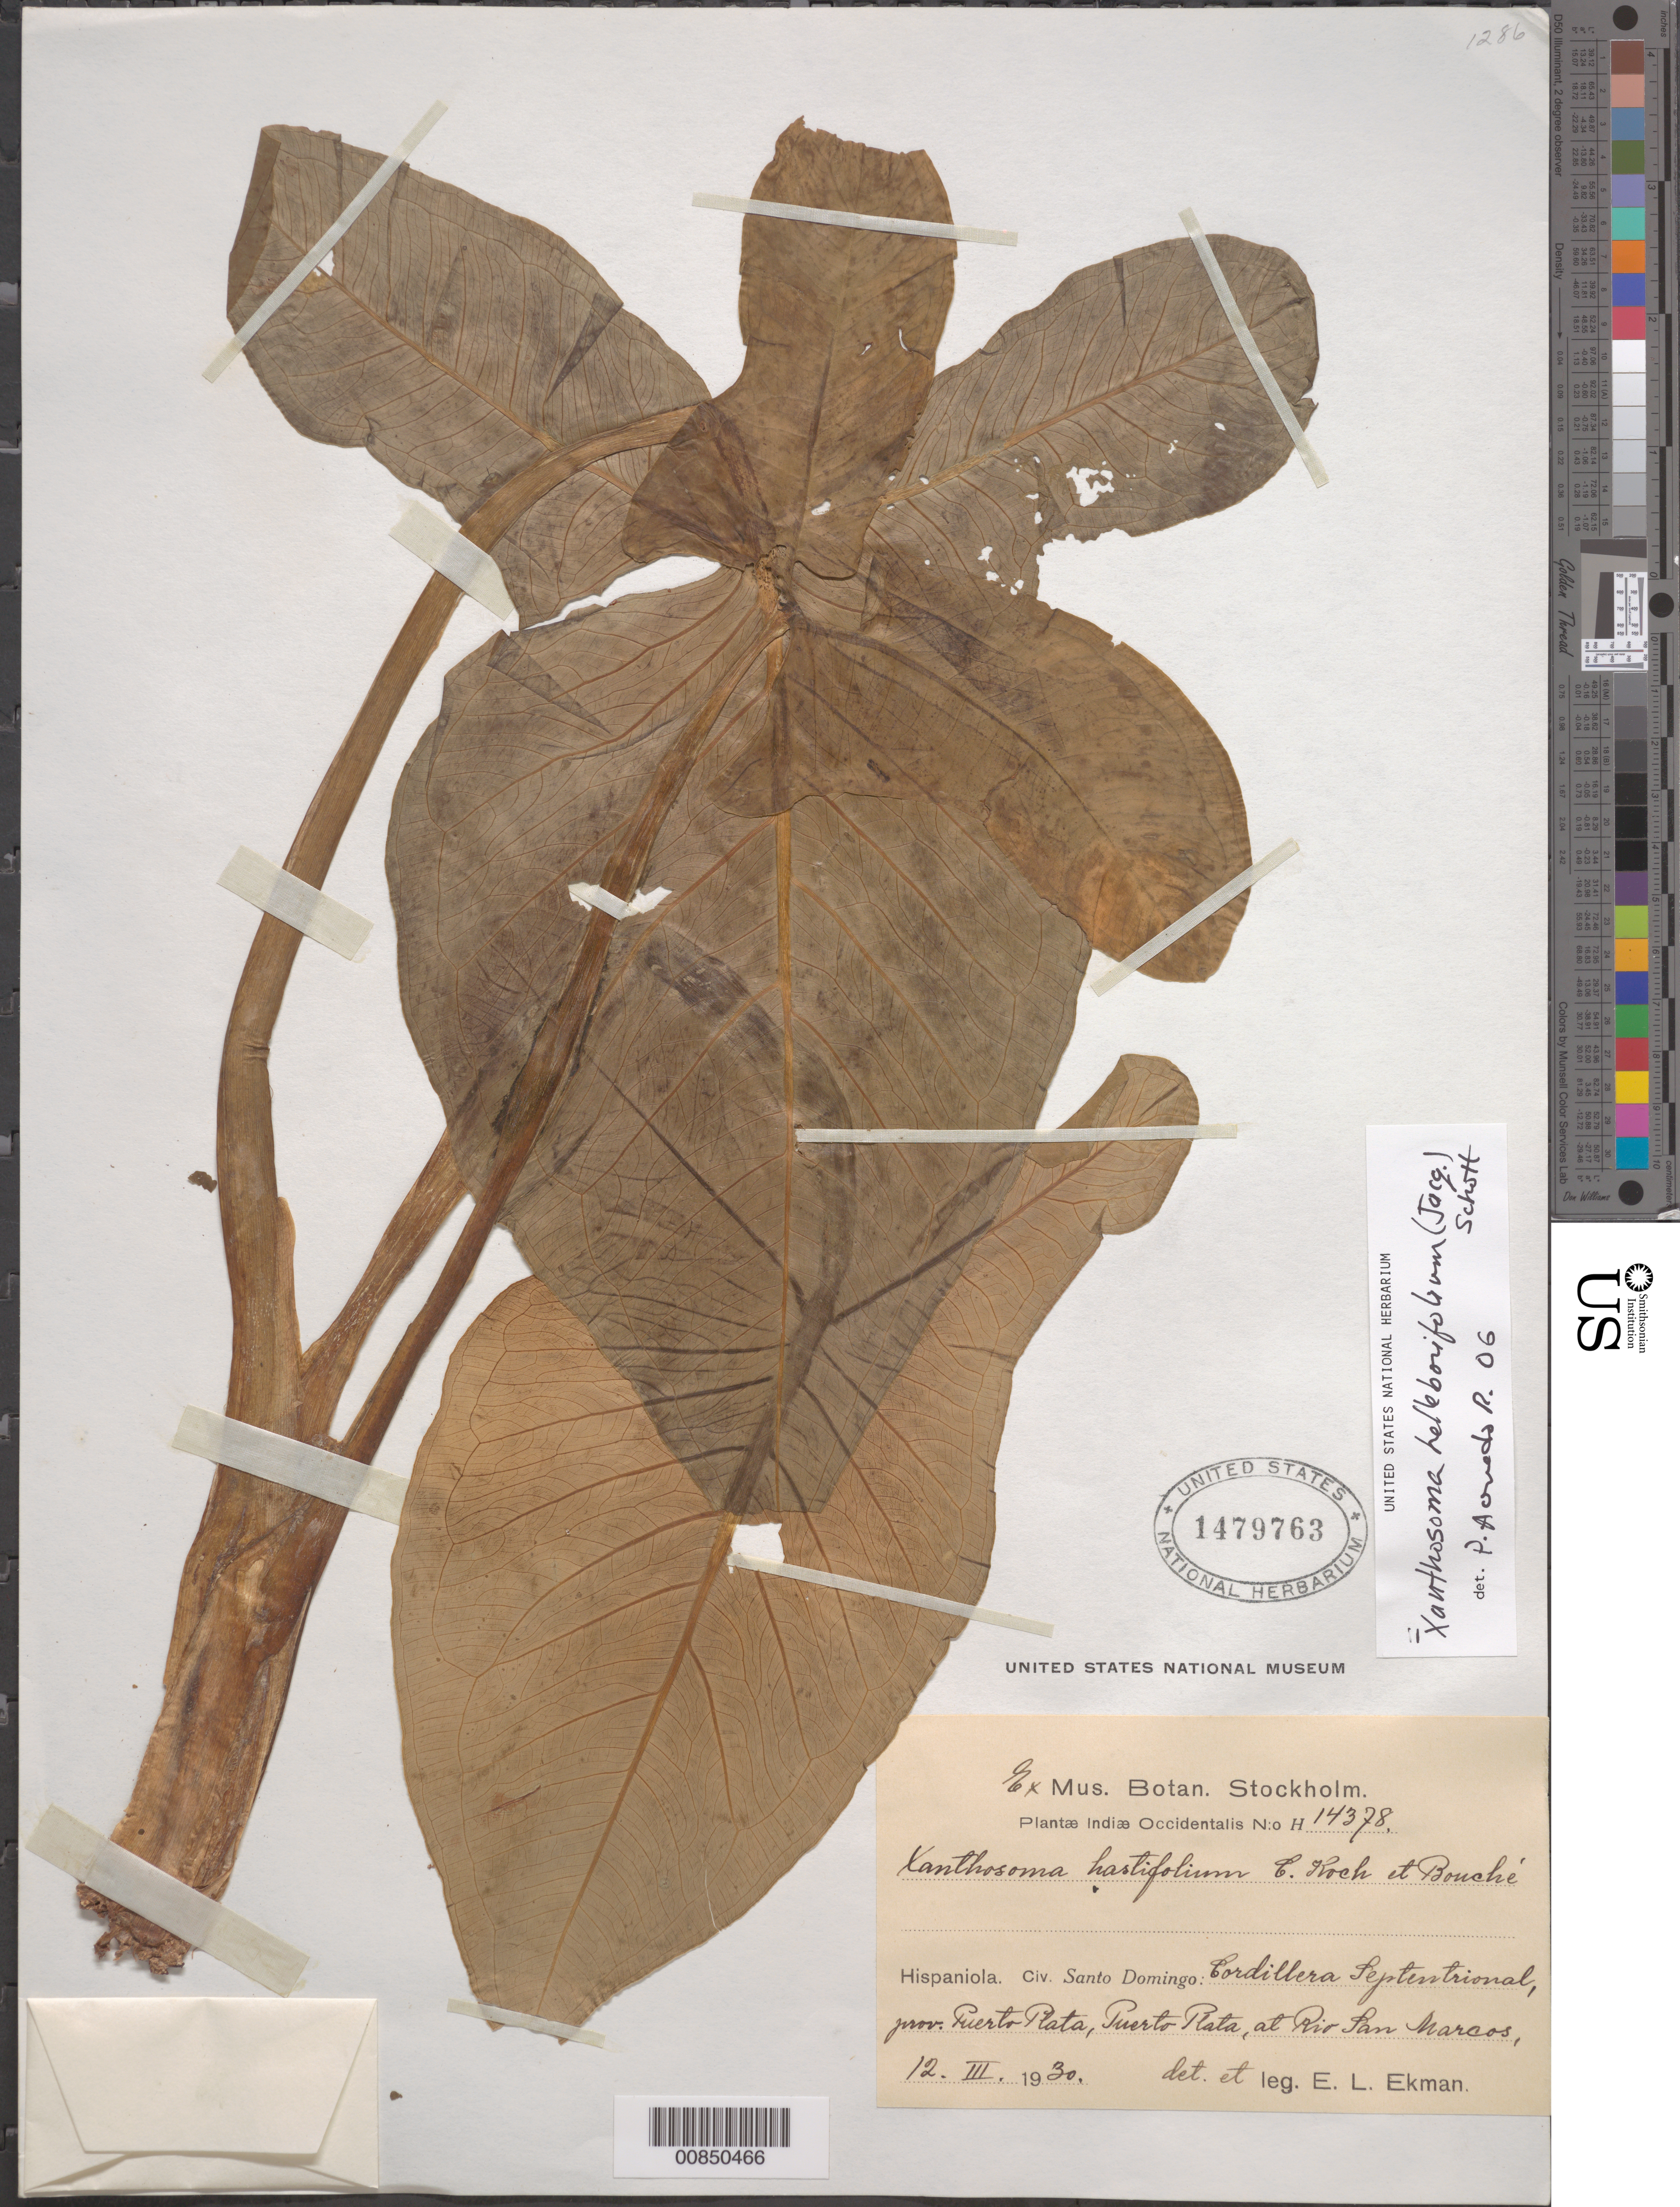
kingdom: Plantae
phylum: Tracheophyta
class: Liliopsida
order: Alismatales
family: Araceae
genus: Xanthosoma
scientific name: Xanthosoma helleborifolium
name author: (Jacq.) Schott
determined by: Acevedo-Rodríguez, P., (BOT), Smithsonian Institution - National Museum of Natural History (UNITED STATES)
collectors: E. L. Ekman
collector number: H 14378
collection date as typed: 12 Mar 1930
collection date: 1930-03-12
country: Dominican Republic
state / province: Puerto Plata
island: Hispaniola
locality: Cordillera Septentrional, Puerto Plata, at Rio San Marcos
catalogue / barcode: US 2517858